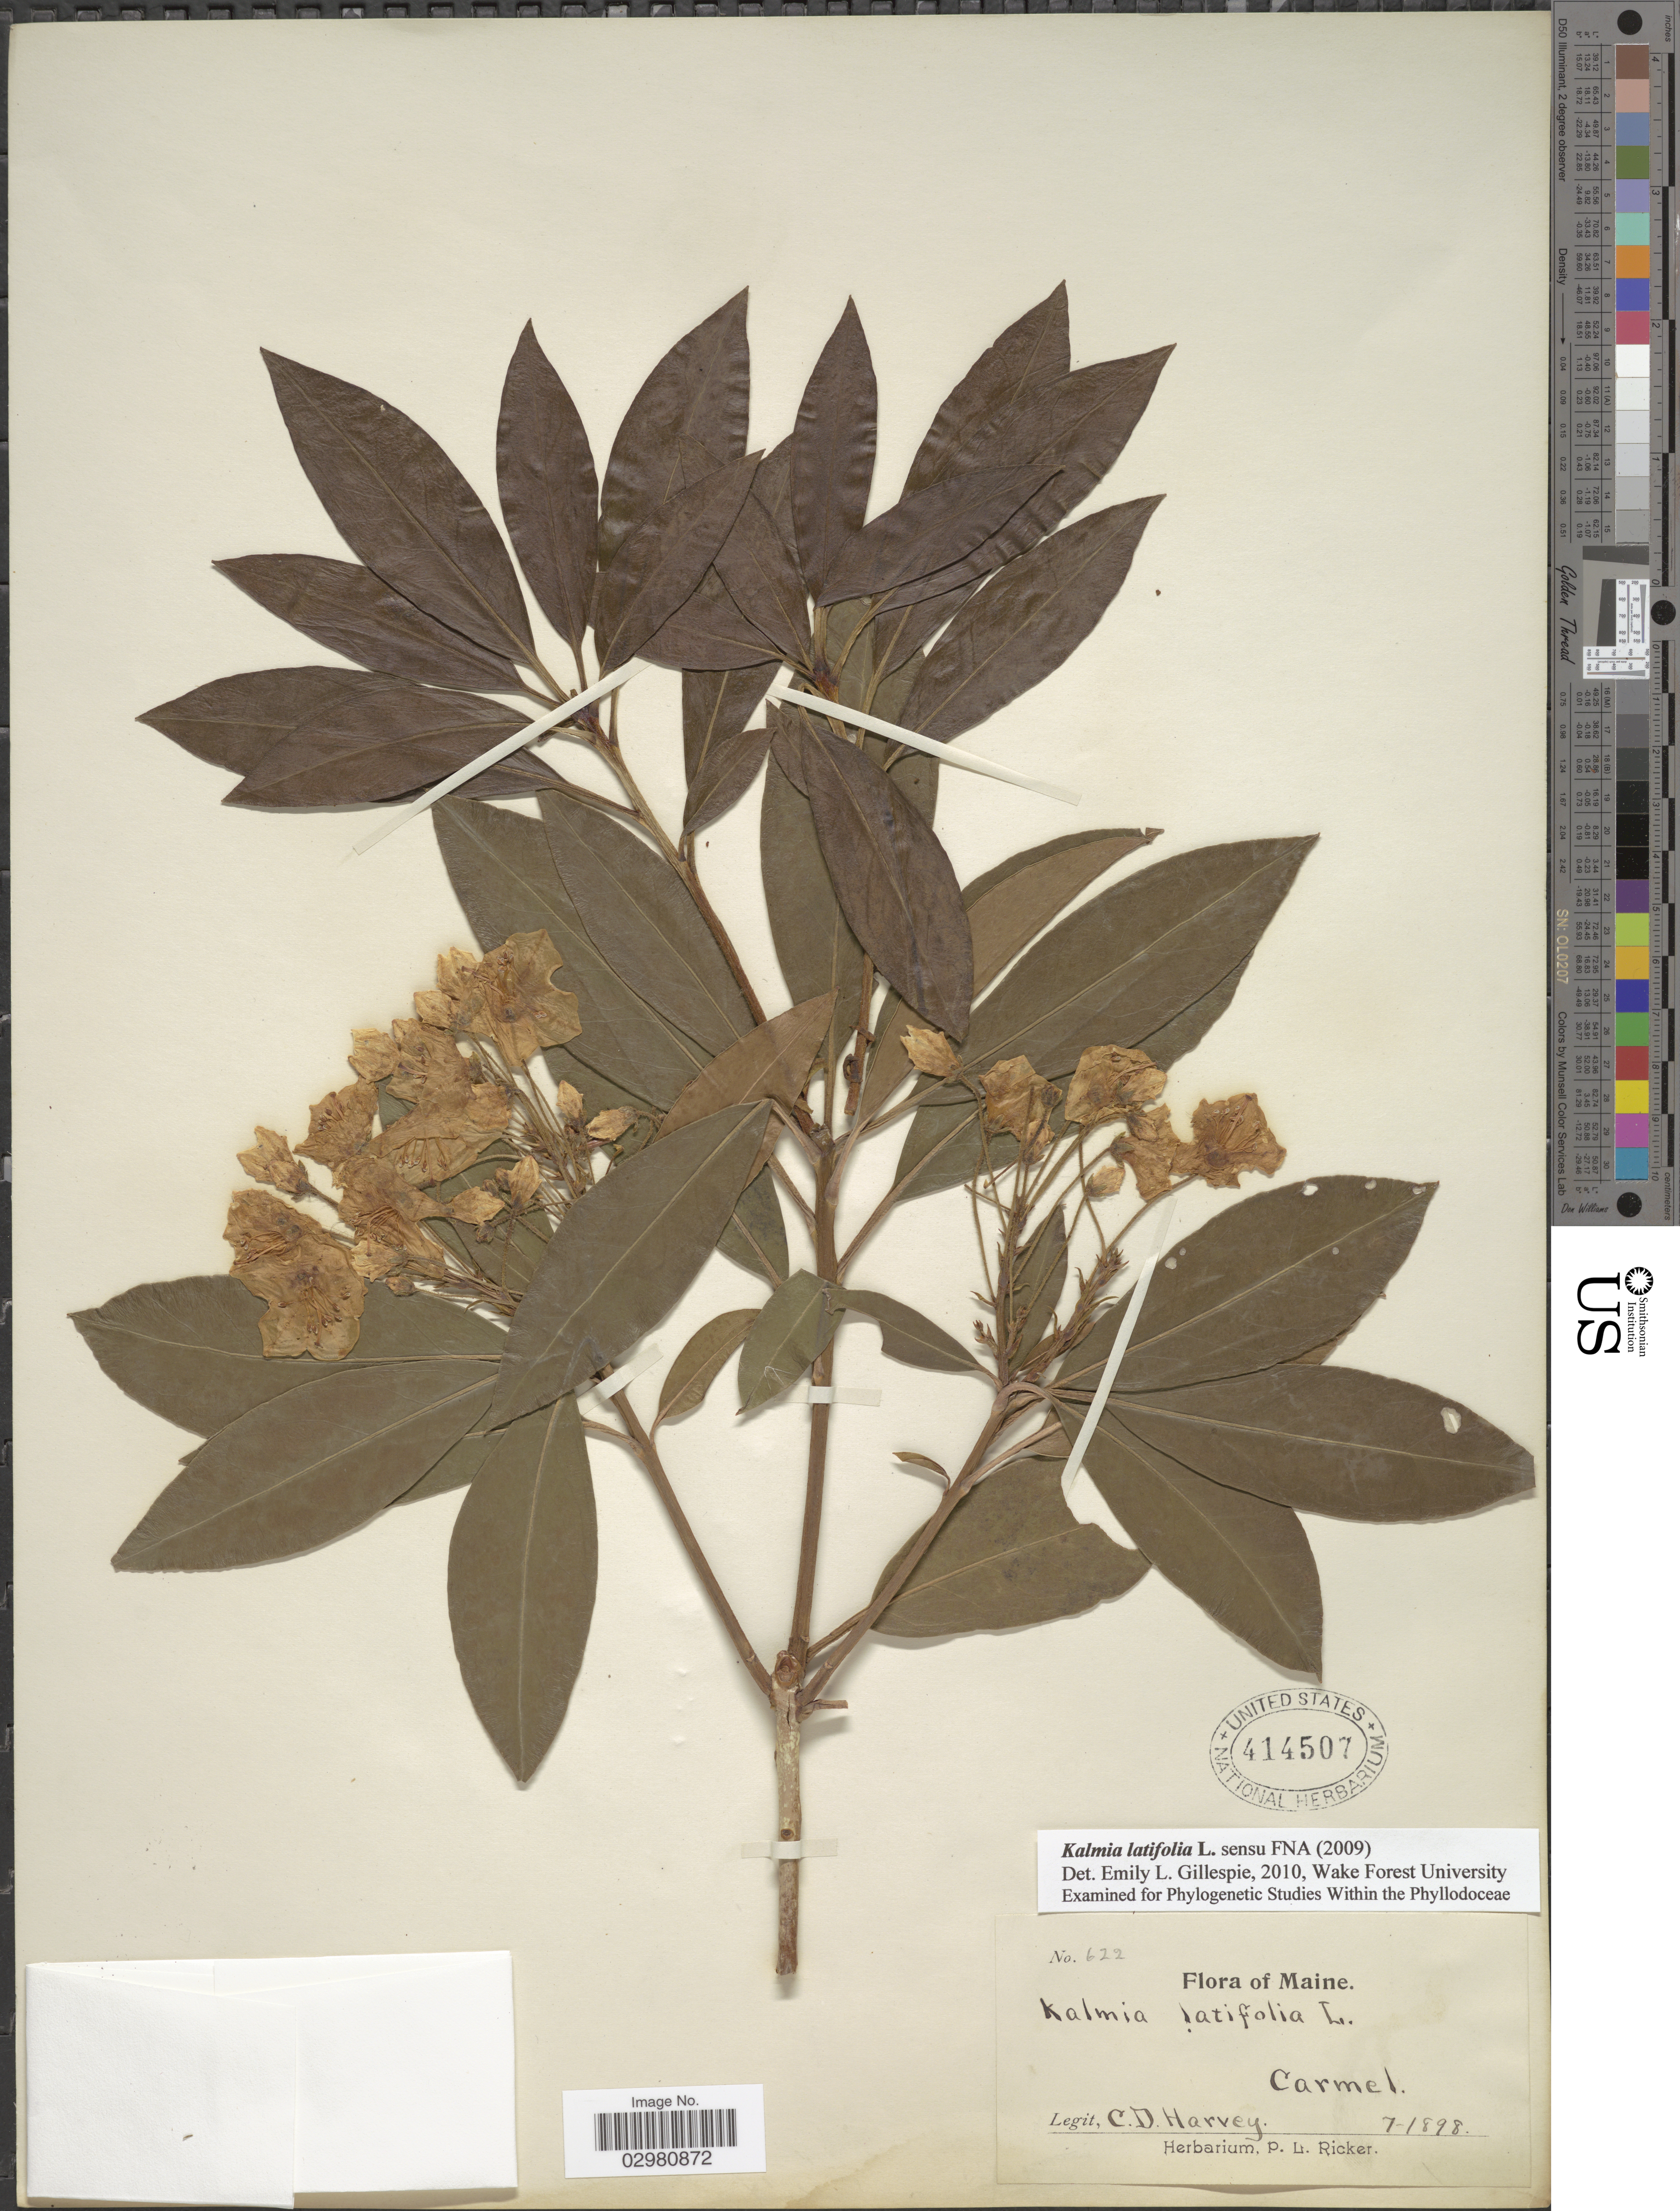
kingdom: Plantae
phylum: Tracheophyta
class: Magnoliopsida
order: Ericales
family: Ericaceae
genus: Kalmia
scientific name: Kalmia latifolia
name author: L.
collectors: C. Harvey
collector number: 622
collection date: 1898-07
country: United States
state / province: Maine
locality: Carmel.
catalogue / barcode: US 414507